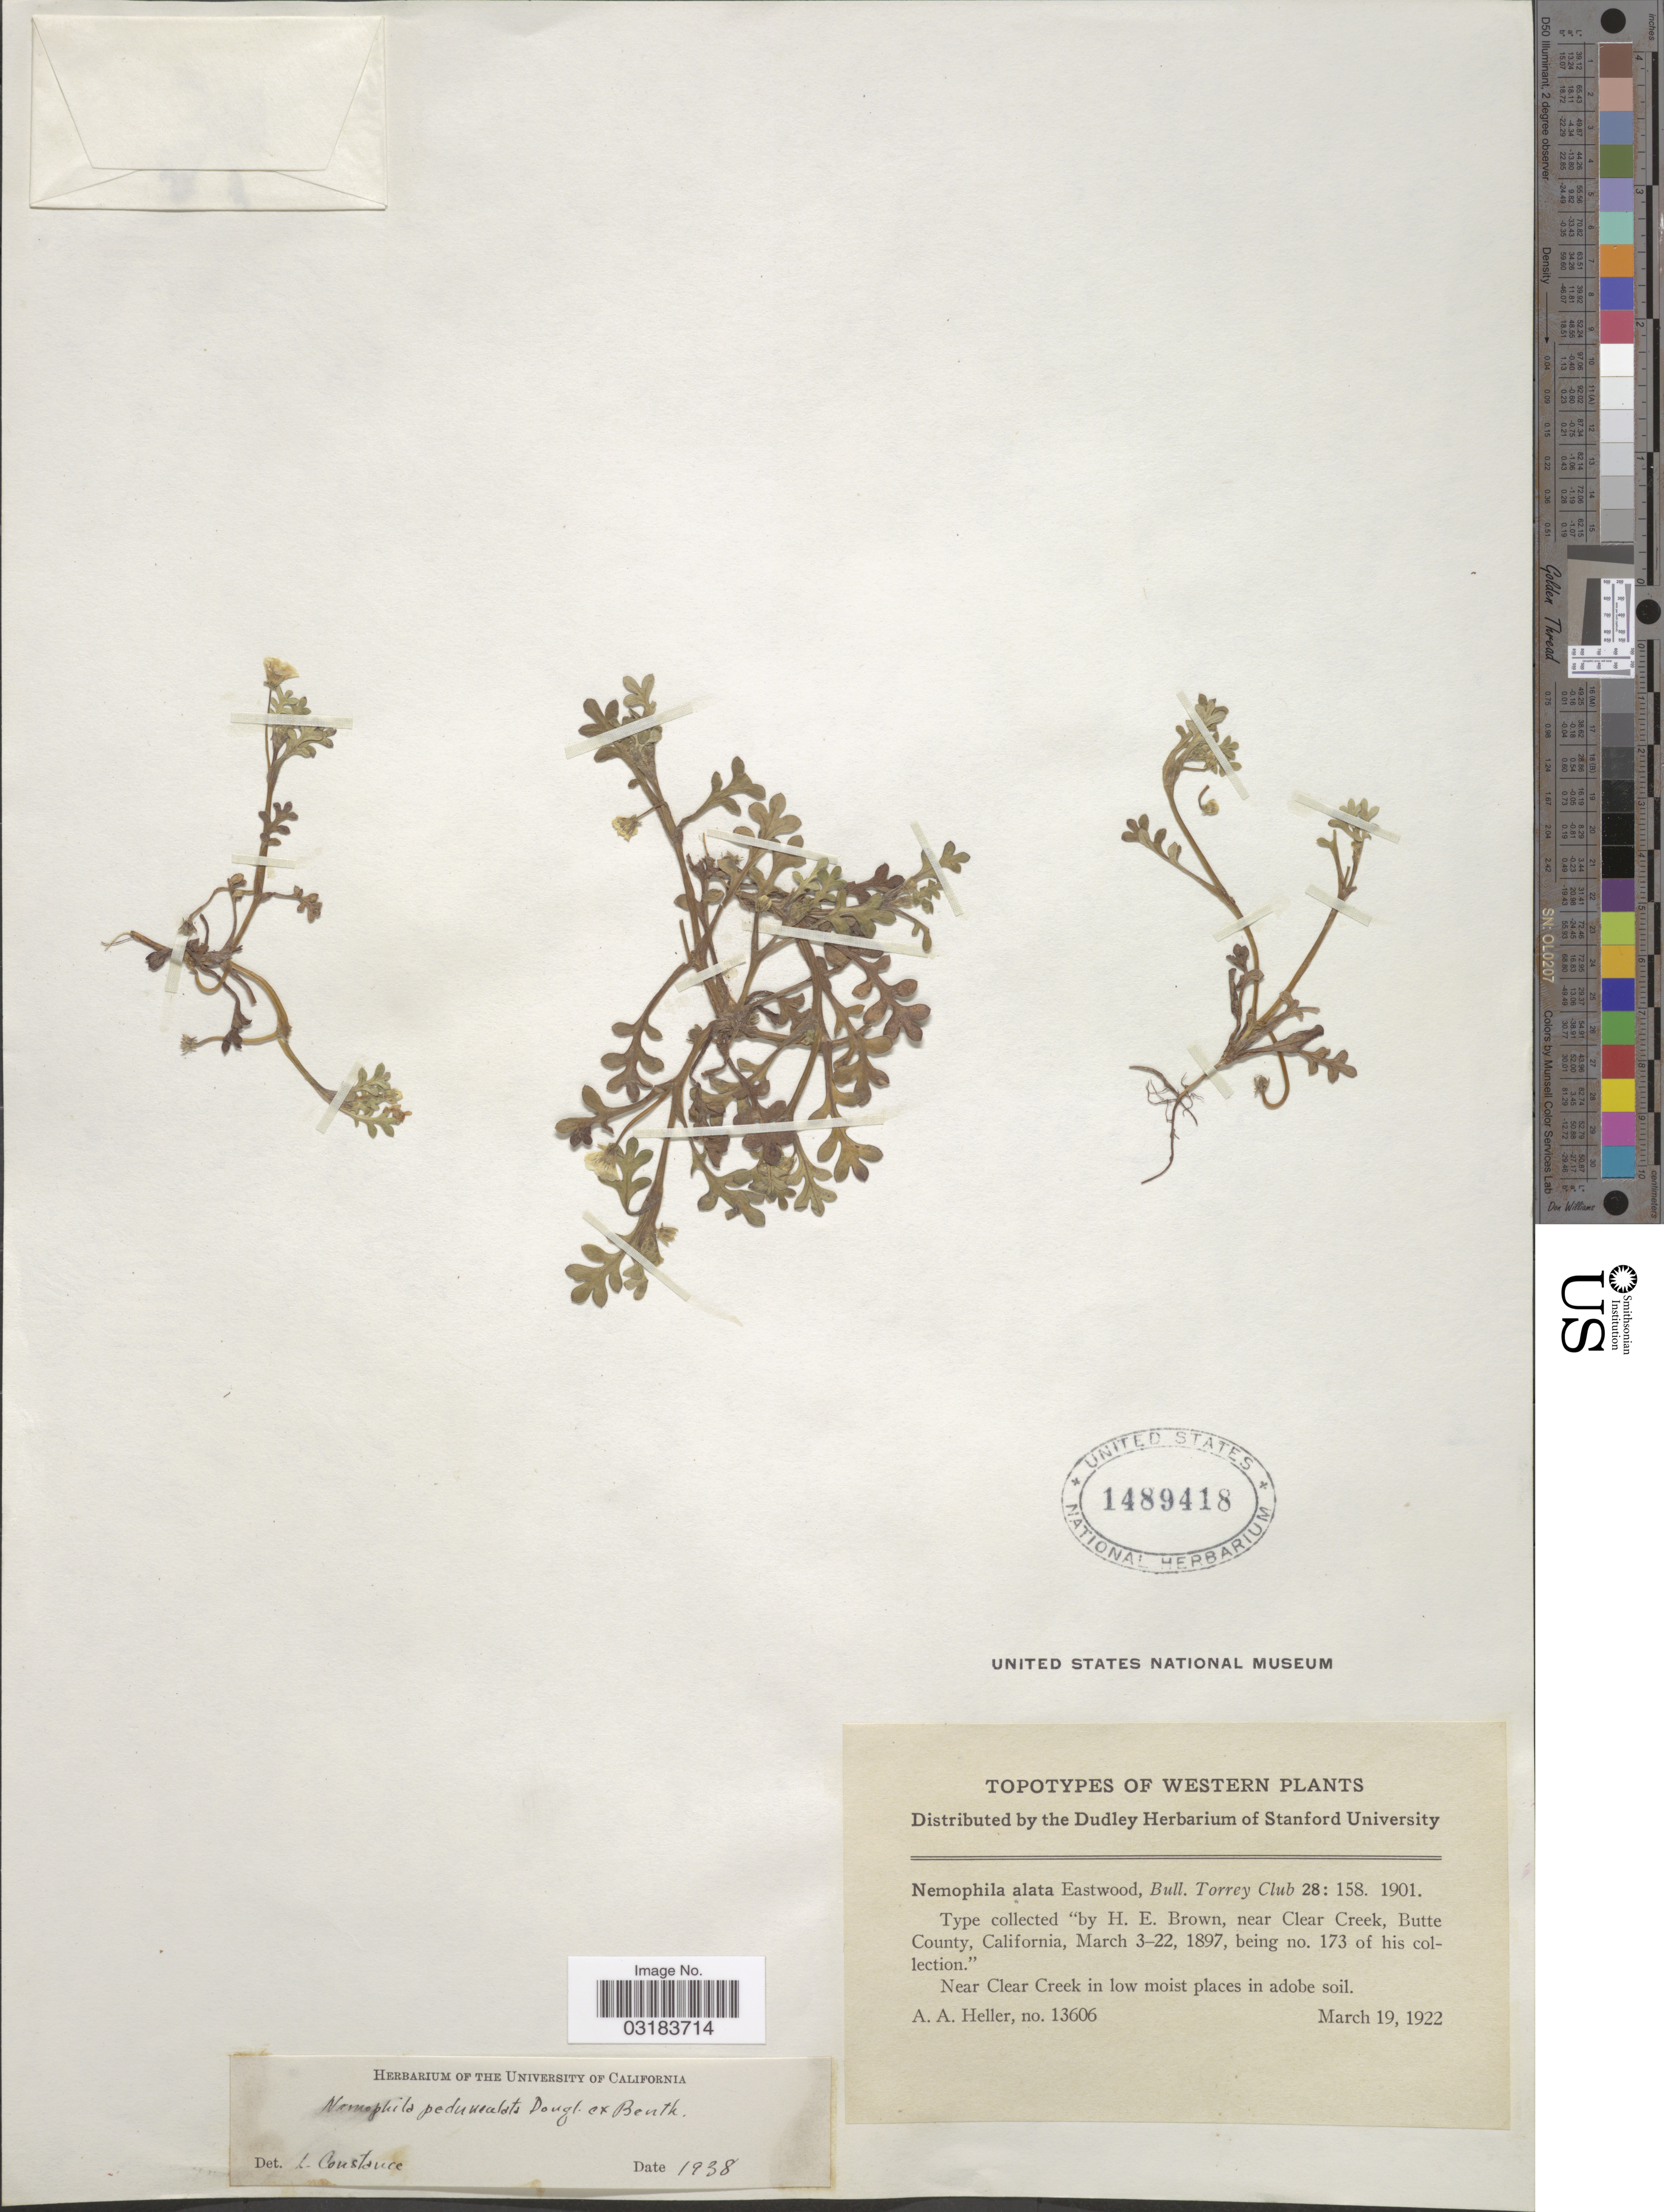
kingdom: Plantae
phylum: Tracheophyta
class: Magnoliopsida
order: Boraginales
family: Hydrophyllaceae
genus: Nemophila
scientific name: Nemophila pedunculata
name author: Douglas ex Benth.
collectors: A. A. Heller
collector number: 13606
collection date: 1922-03-19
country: United States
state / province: California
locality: Western, near Clear Creek.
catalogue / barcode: US 1489418